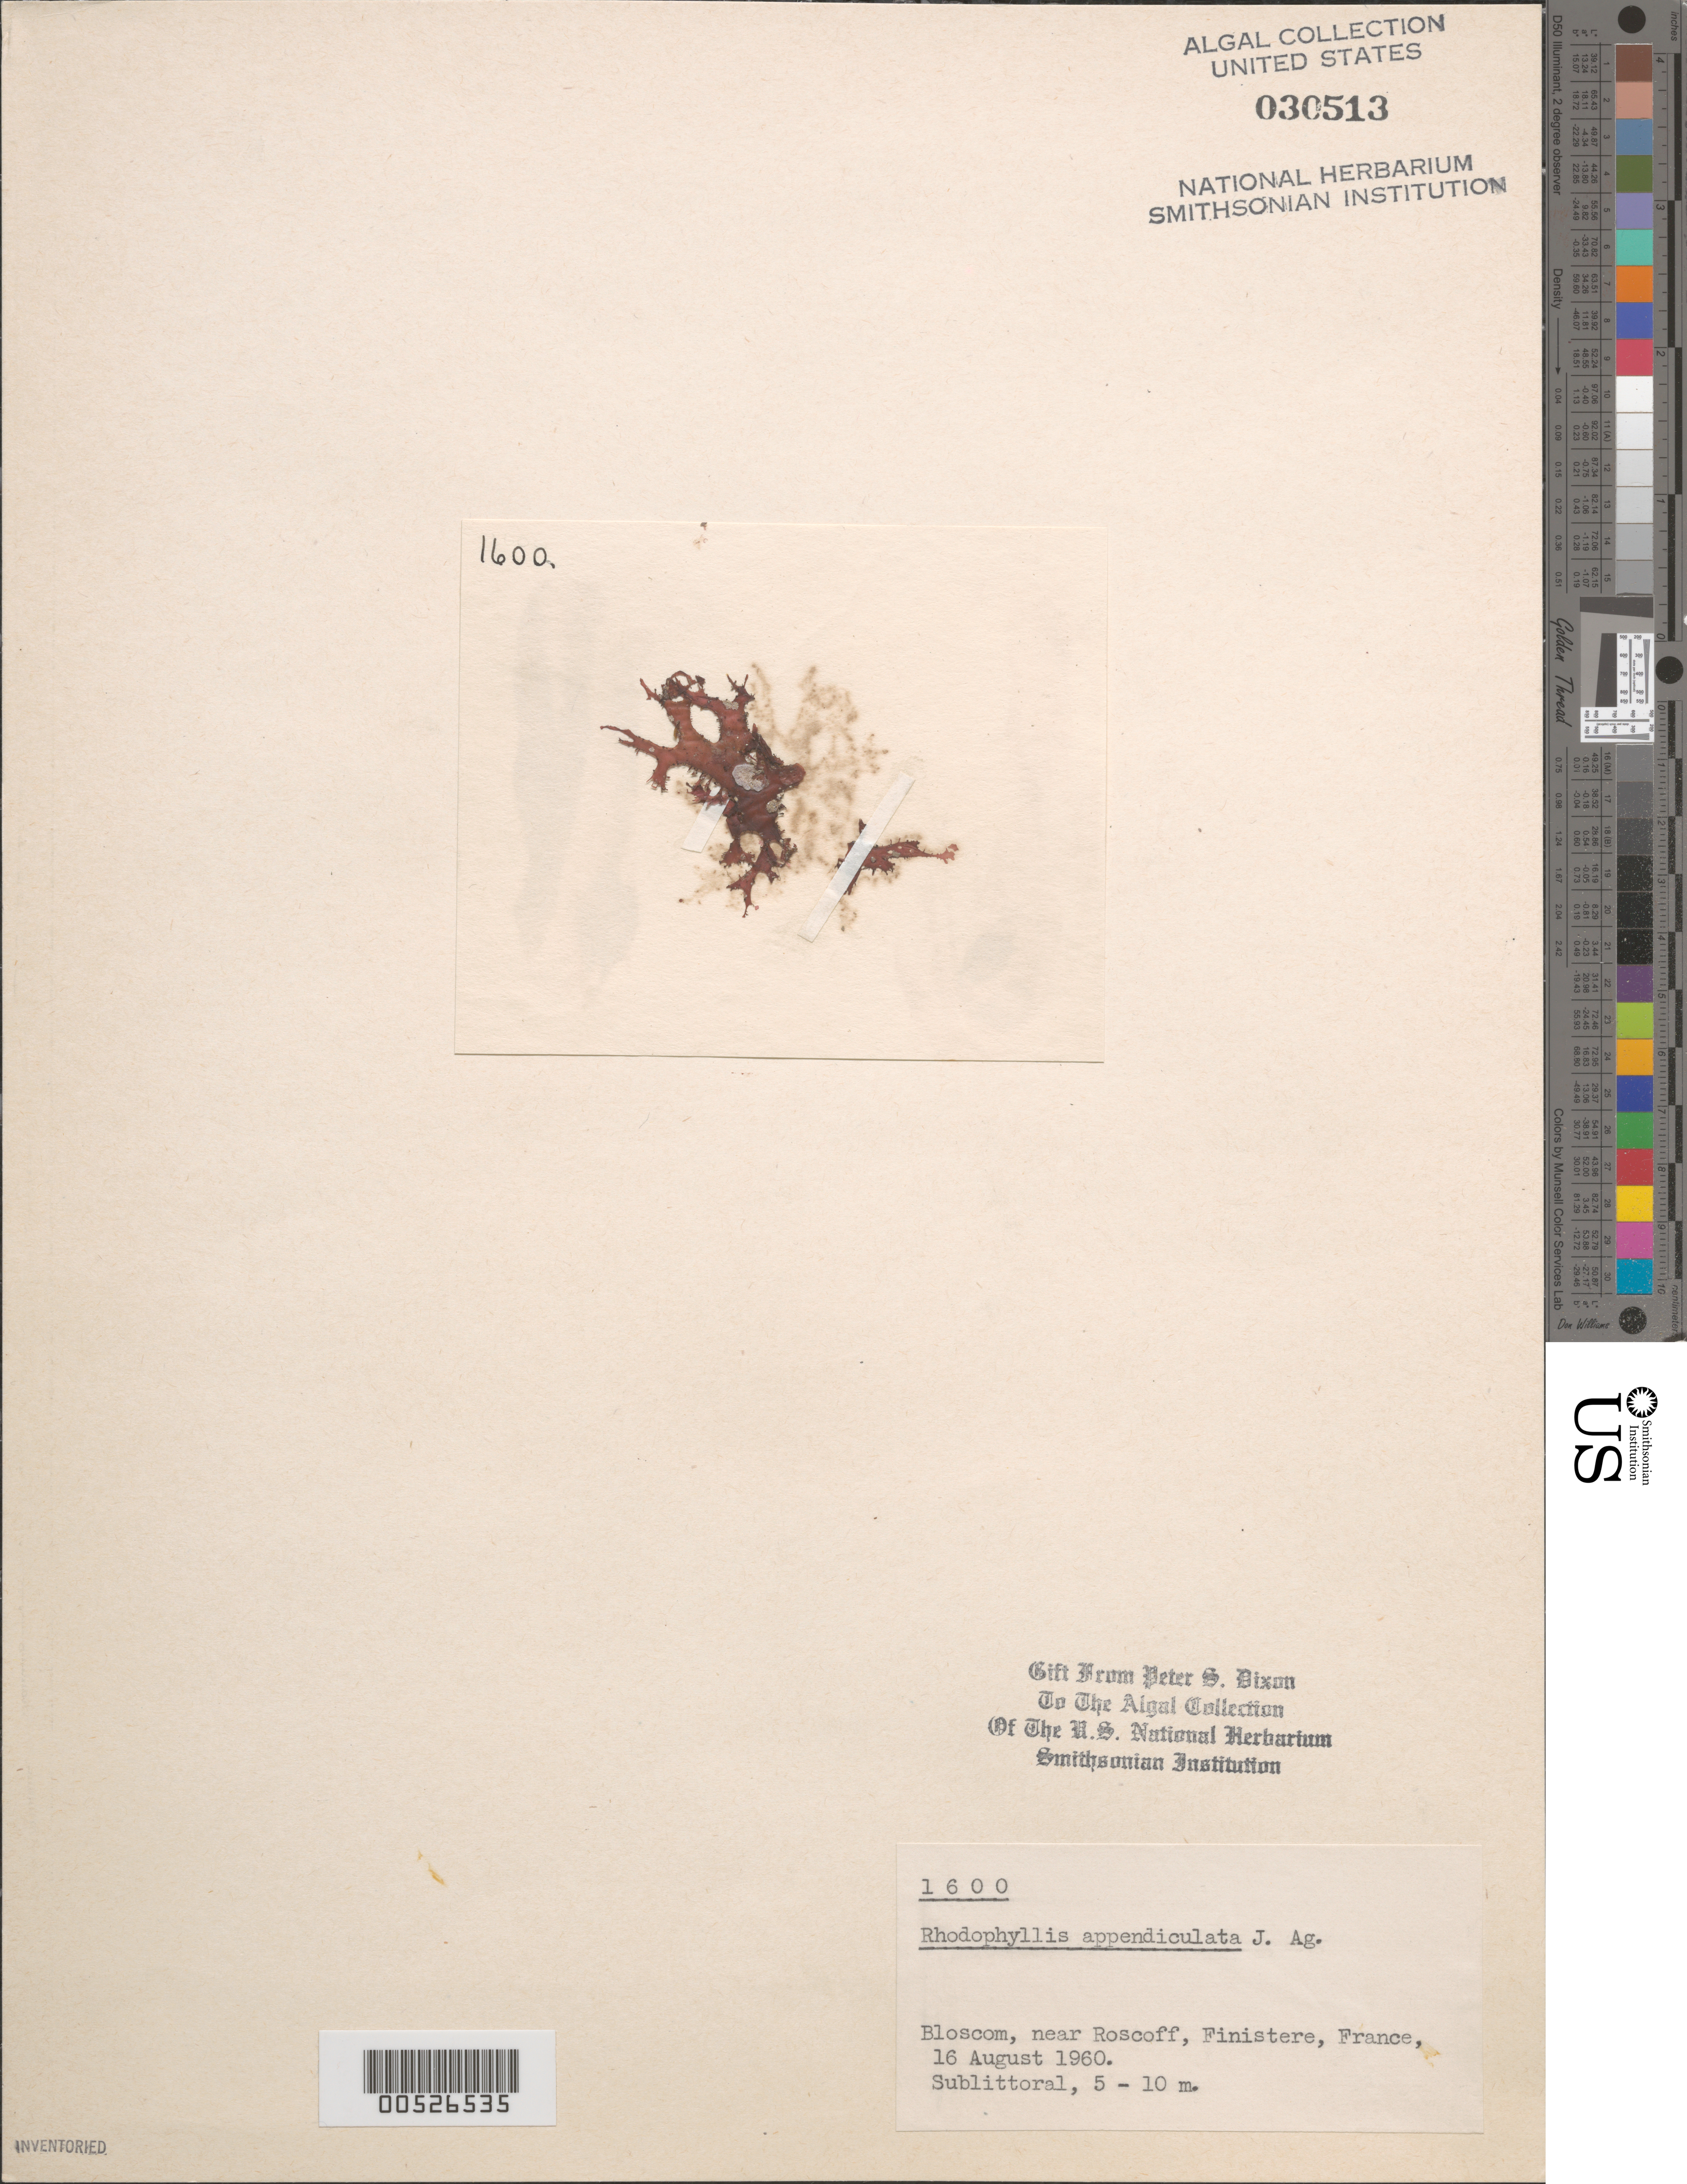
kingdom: Plantae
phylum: Rhodophyta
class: Florideophyceae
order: Gigartinales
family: Cystocloniaceae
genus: Rhodophyllis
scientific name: Rhodophyllis divaricata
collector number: PSD 1600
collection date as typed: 16 Aug 1960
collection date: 1960-08-16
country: France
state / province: Bretagne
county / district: Finistère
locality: Bloscom, near Roscoff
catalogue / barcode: US 30513